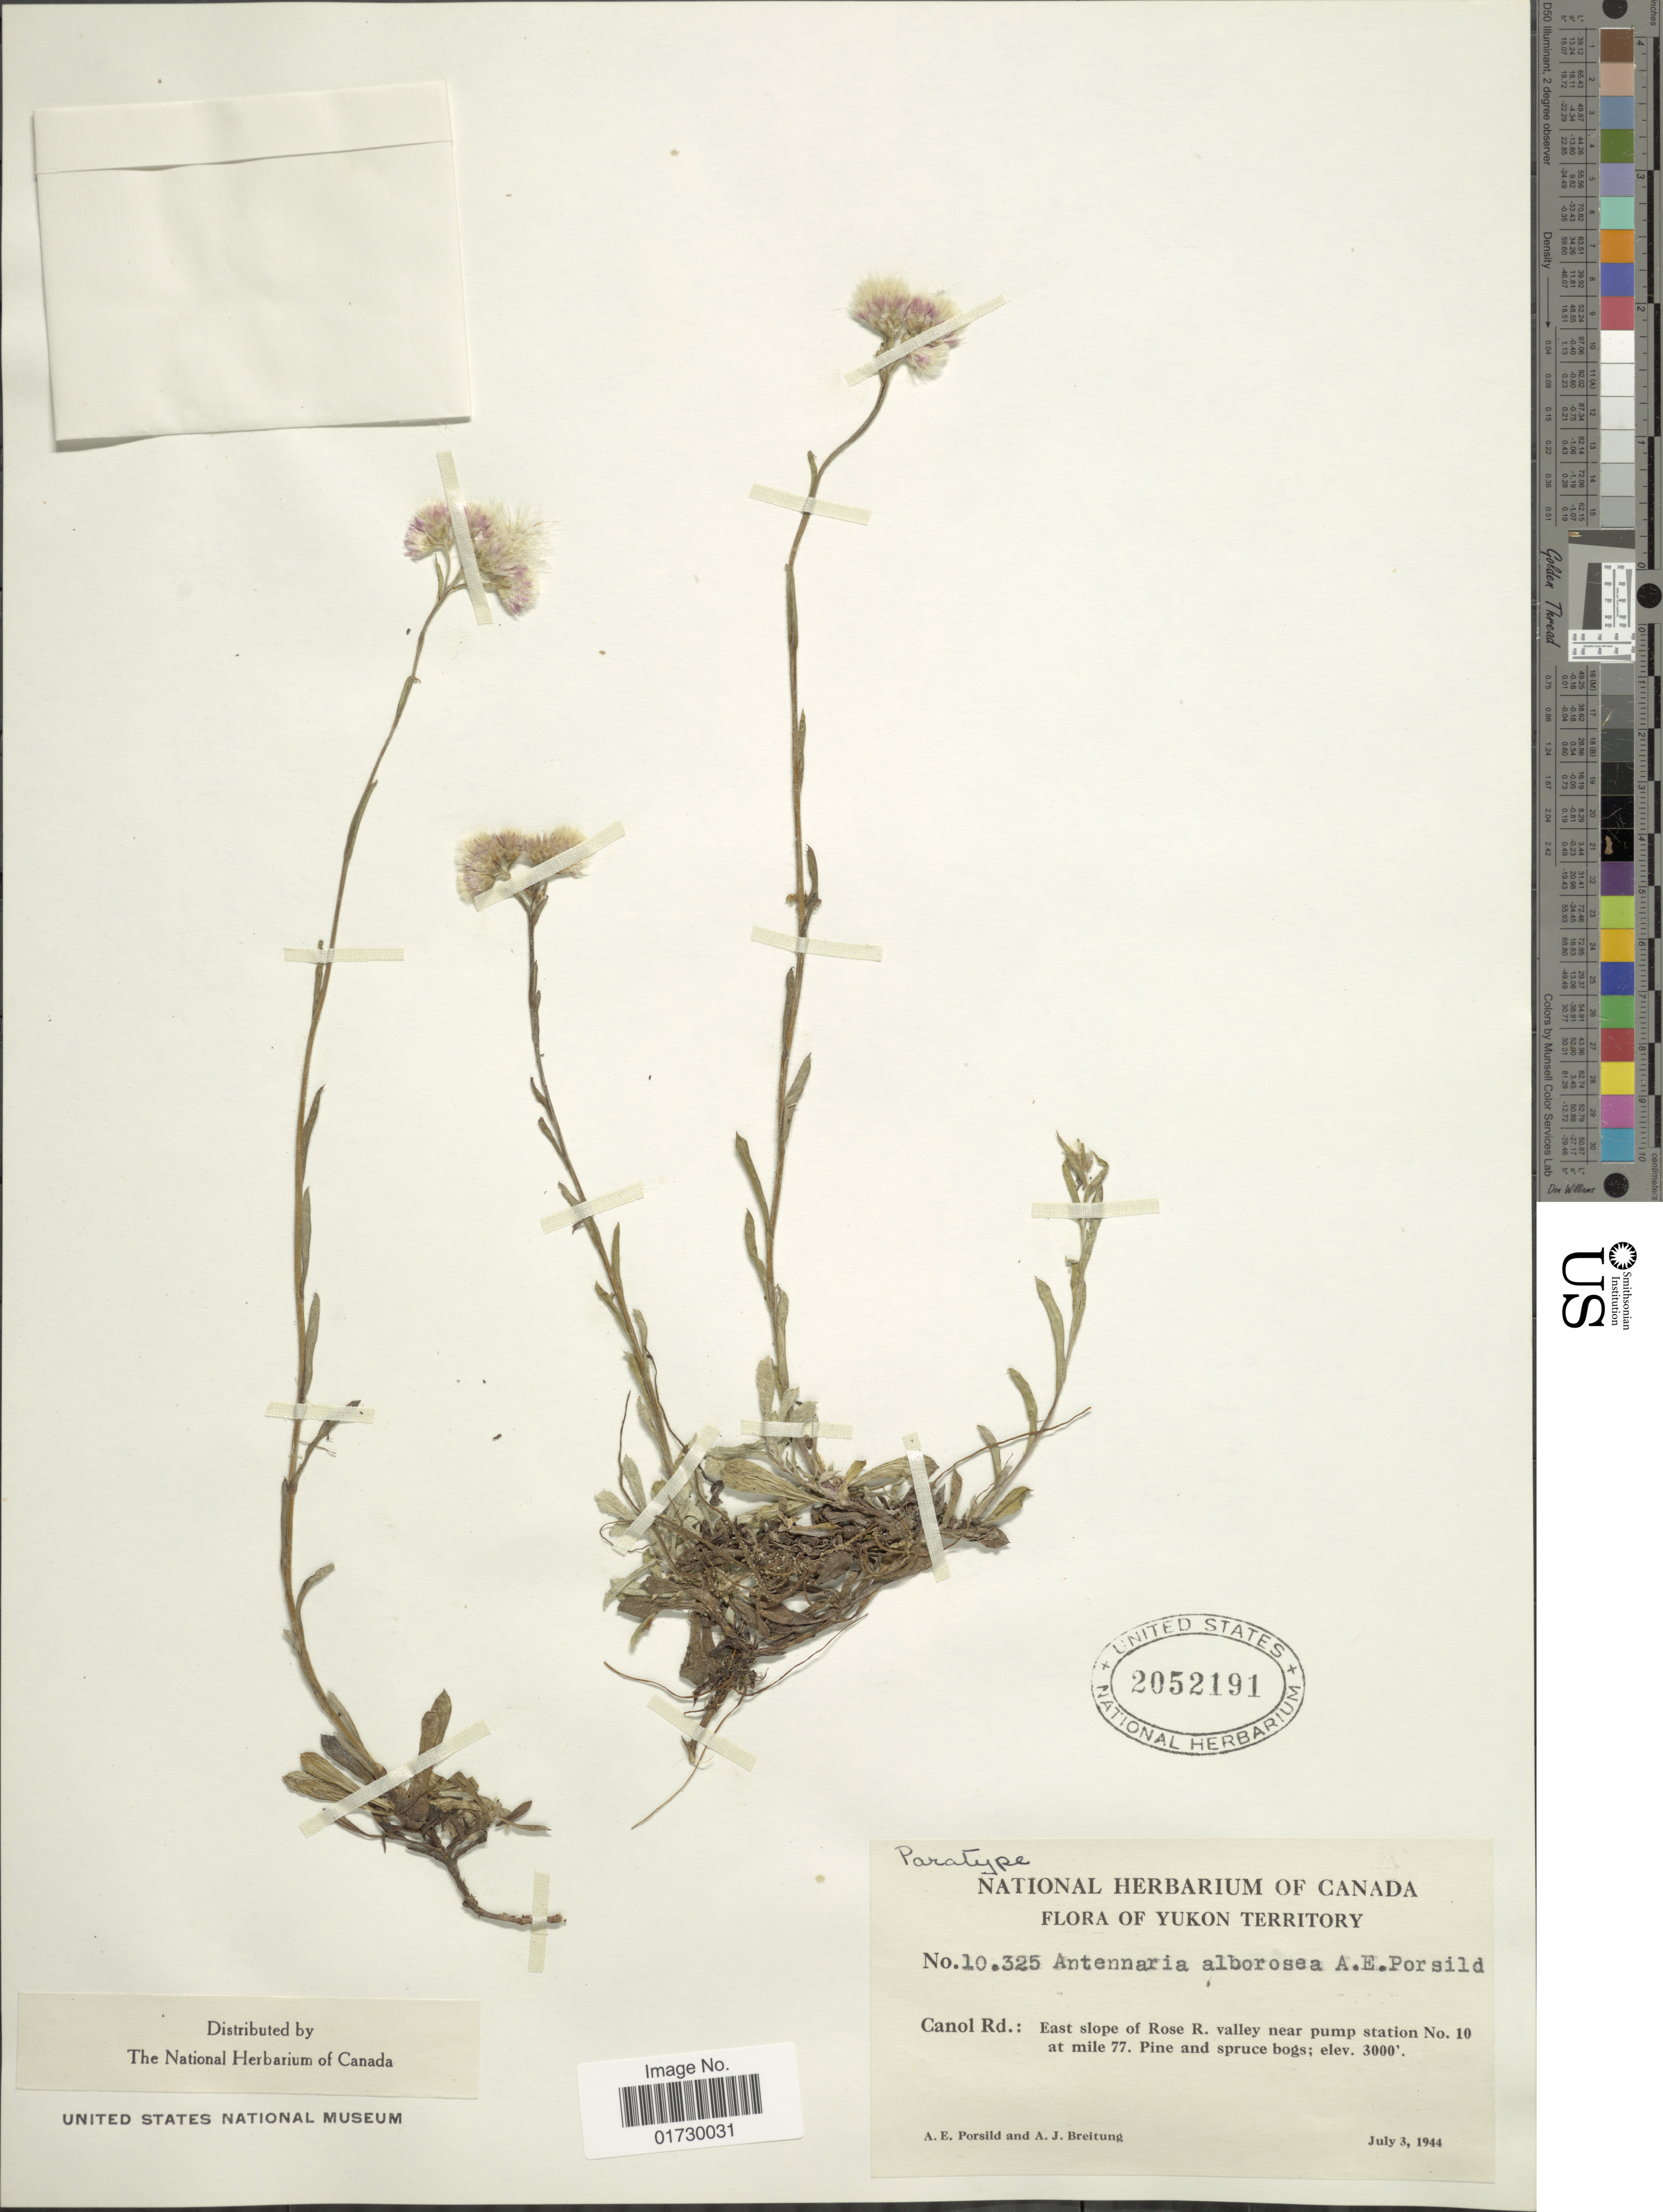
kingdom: Plantae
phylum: Tracheophyta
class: Magnoliopsida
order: Asterales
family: Asteraceae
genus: Antennaria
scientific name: Antennaria alborosea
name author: A.E. Porsild in Porsild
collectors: A. E. Porsild & A. Breitung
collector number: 10325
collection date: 1944-07-03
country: Canada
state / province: Yukon Territory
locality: Canol Rd.: East slope of Rose R. Valley near pump station no. 10 at mile 77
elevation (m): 914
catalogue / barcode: US 2052191